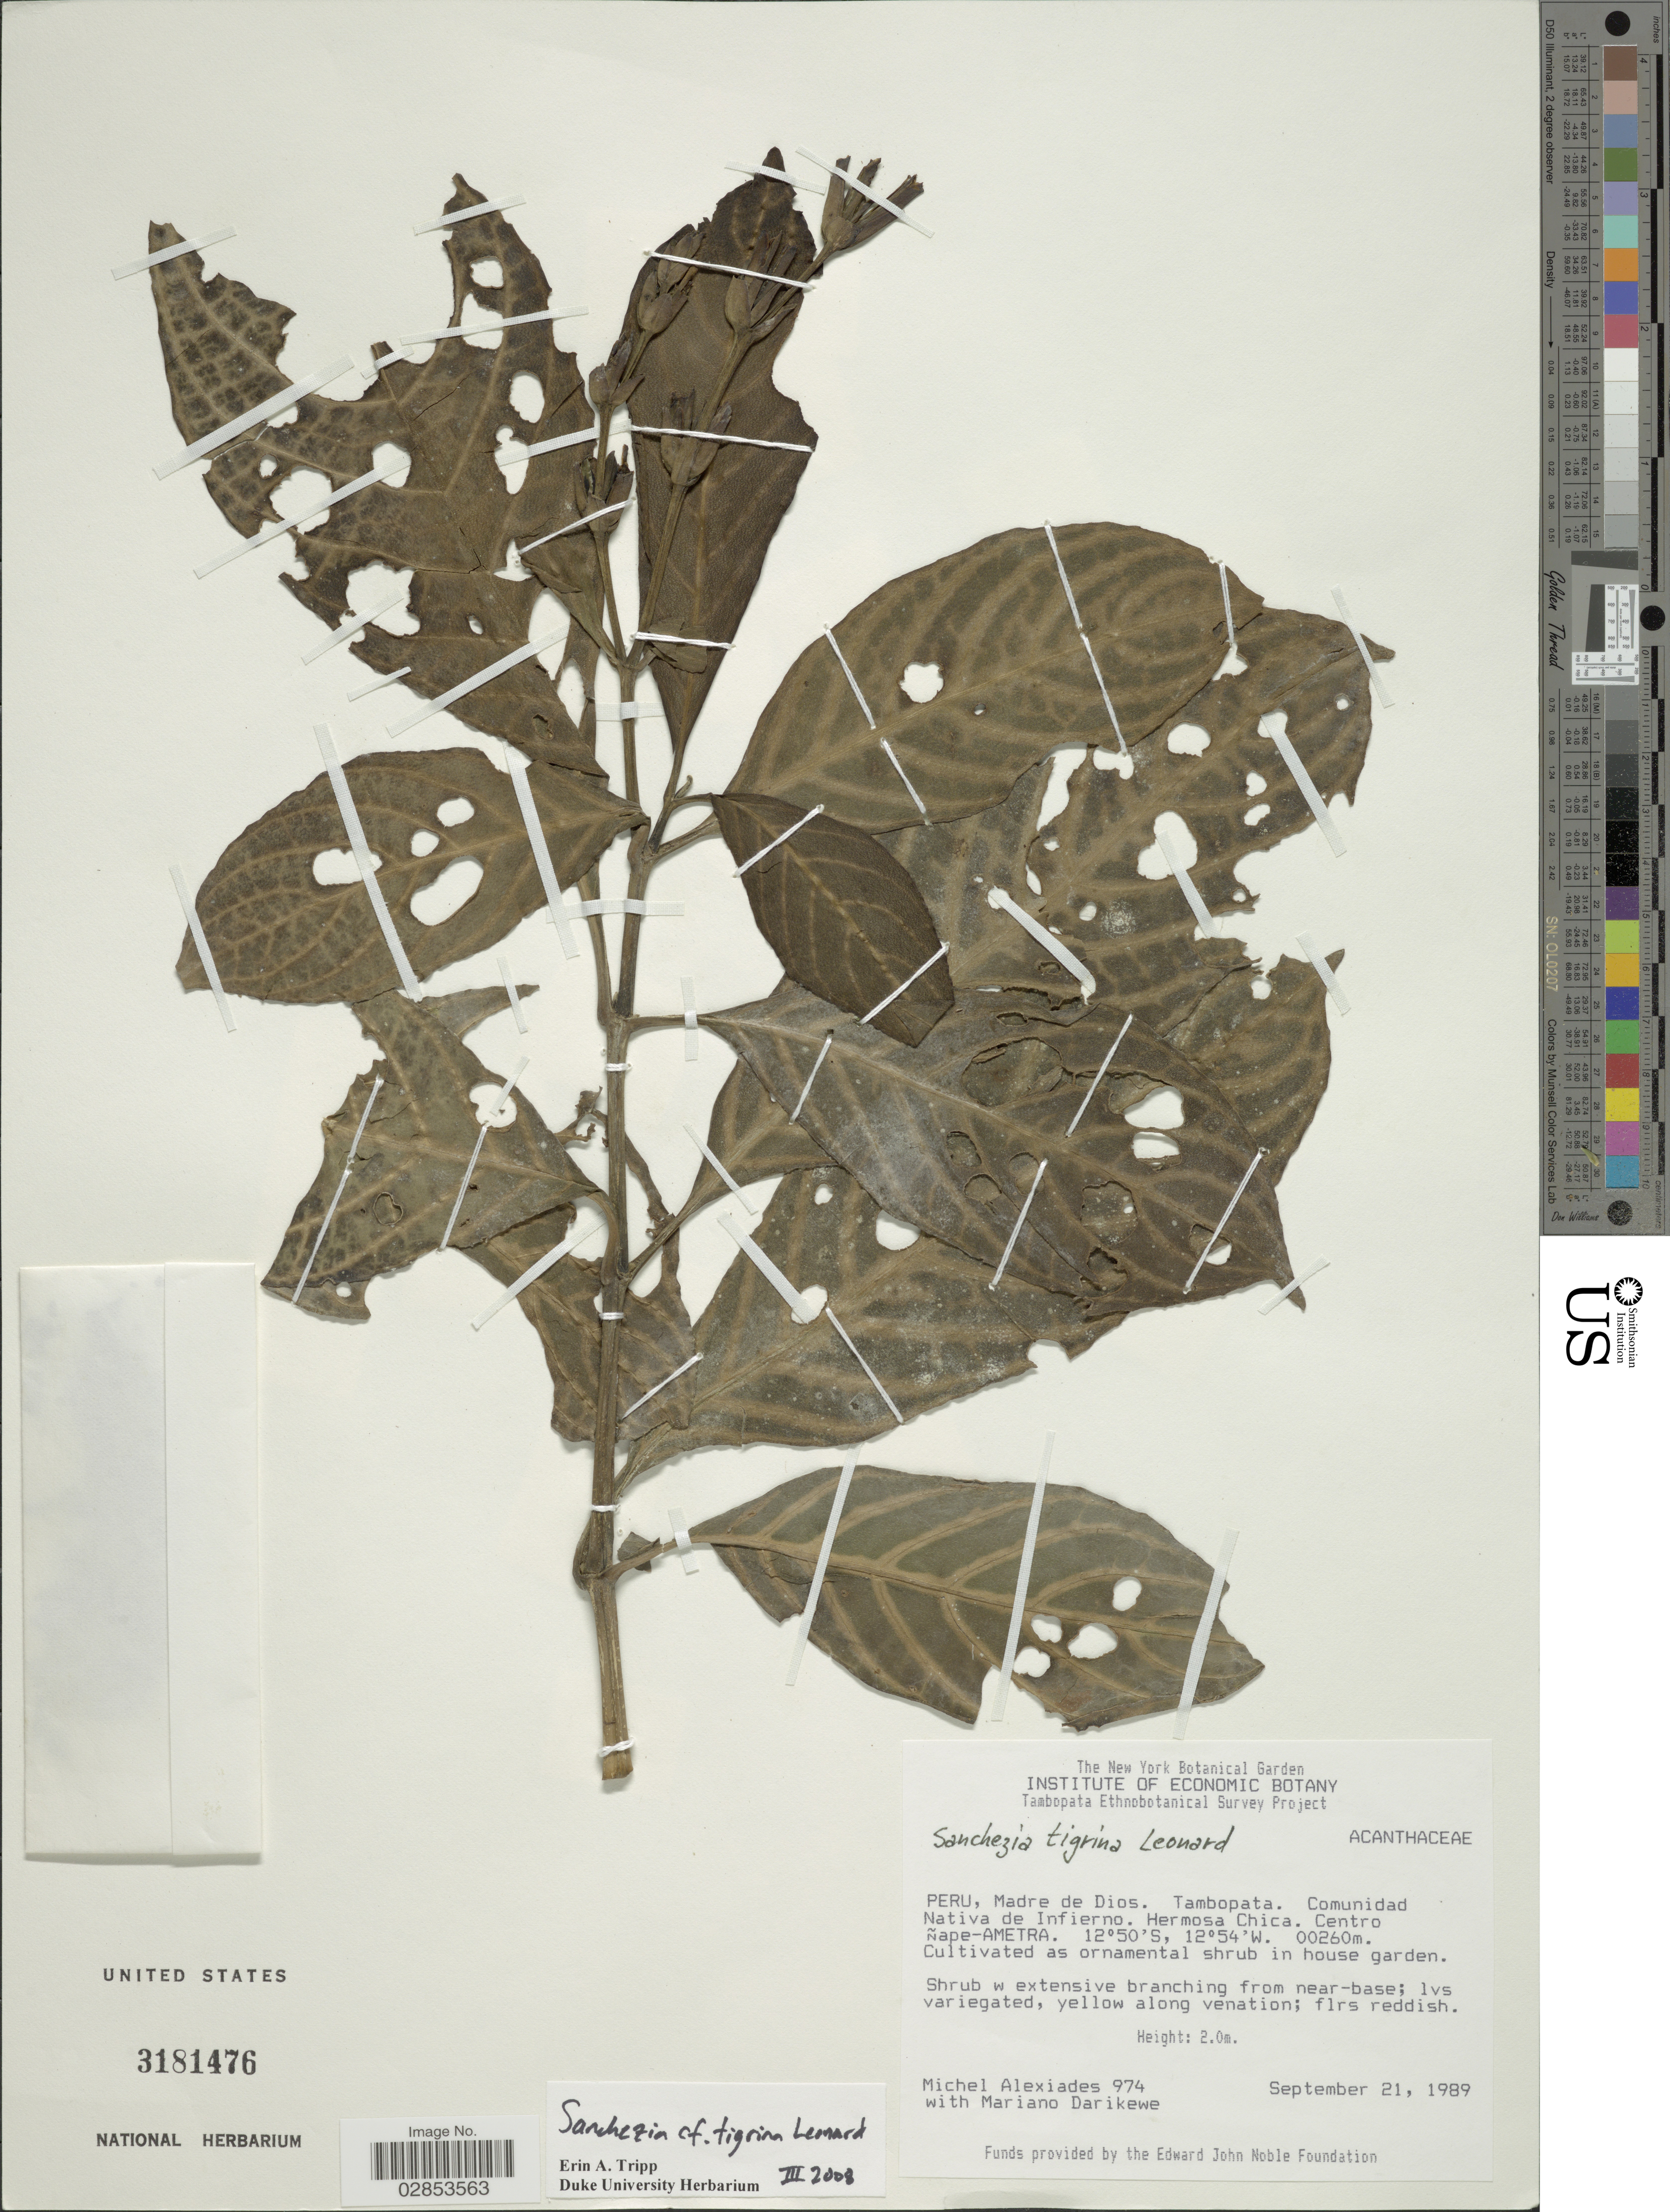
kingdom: Plantae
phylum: Tracheophyta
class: Magnoliopsida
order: Lamiales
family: Acanthaceae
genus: Sanchezia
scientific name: Sanchezia tigrina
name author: Leonard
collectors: M. Alexiades & M. Darikewe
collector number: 974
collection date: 1989-09-21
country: Peru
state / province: Madre de Dios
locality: Tambopata. Comunidad Nativa de Infierno. Hermoaa Chica. Centro ñape-Ametra.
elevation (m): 260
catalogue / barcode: US 3181476